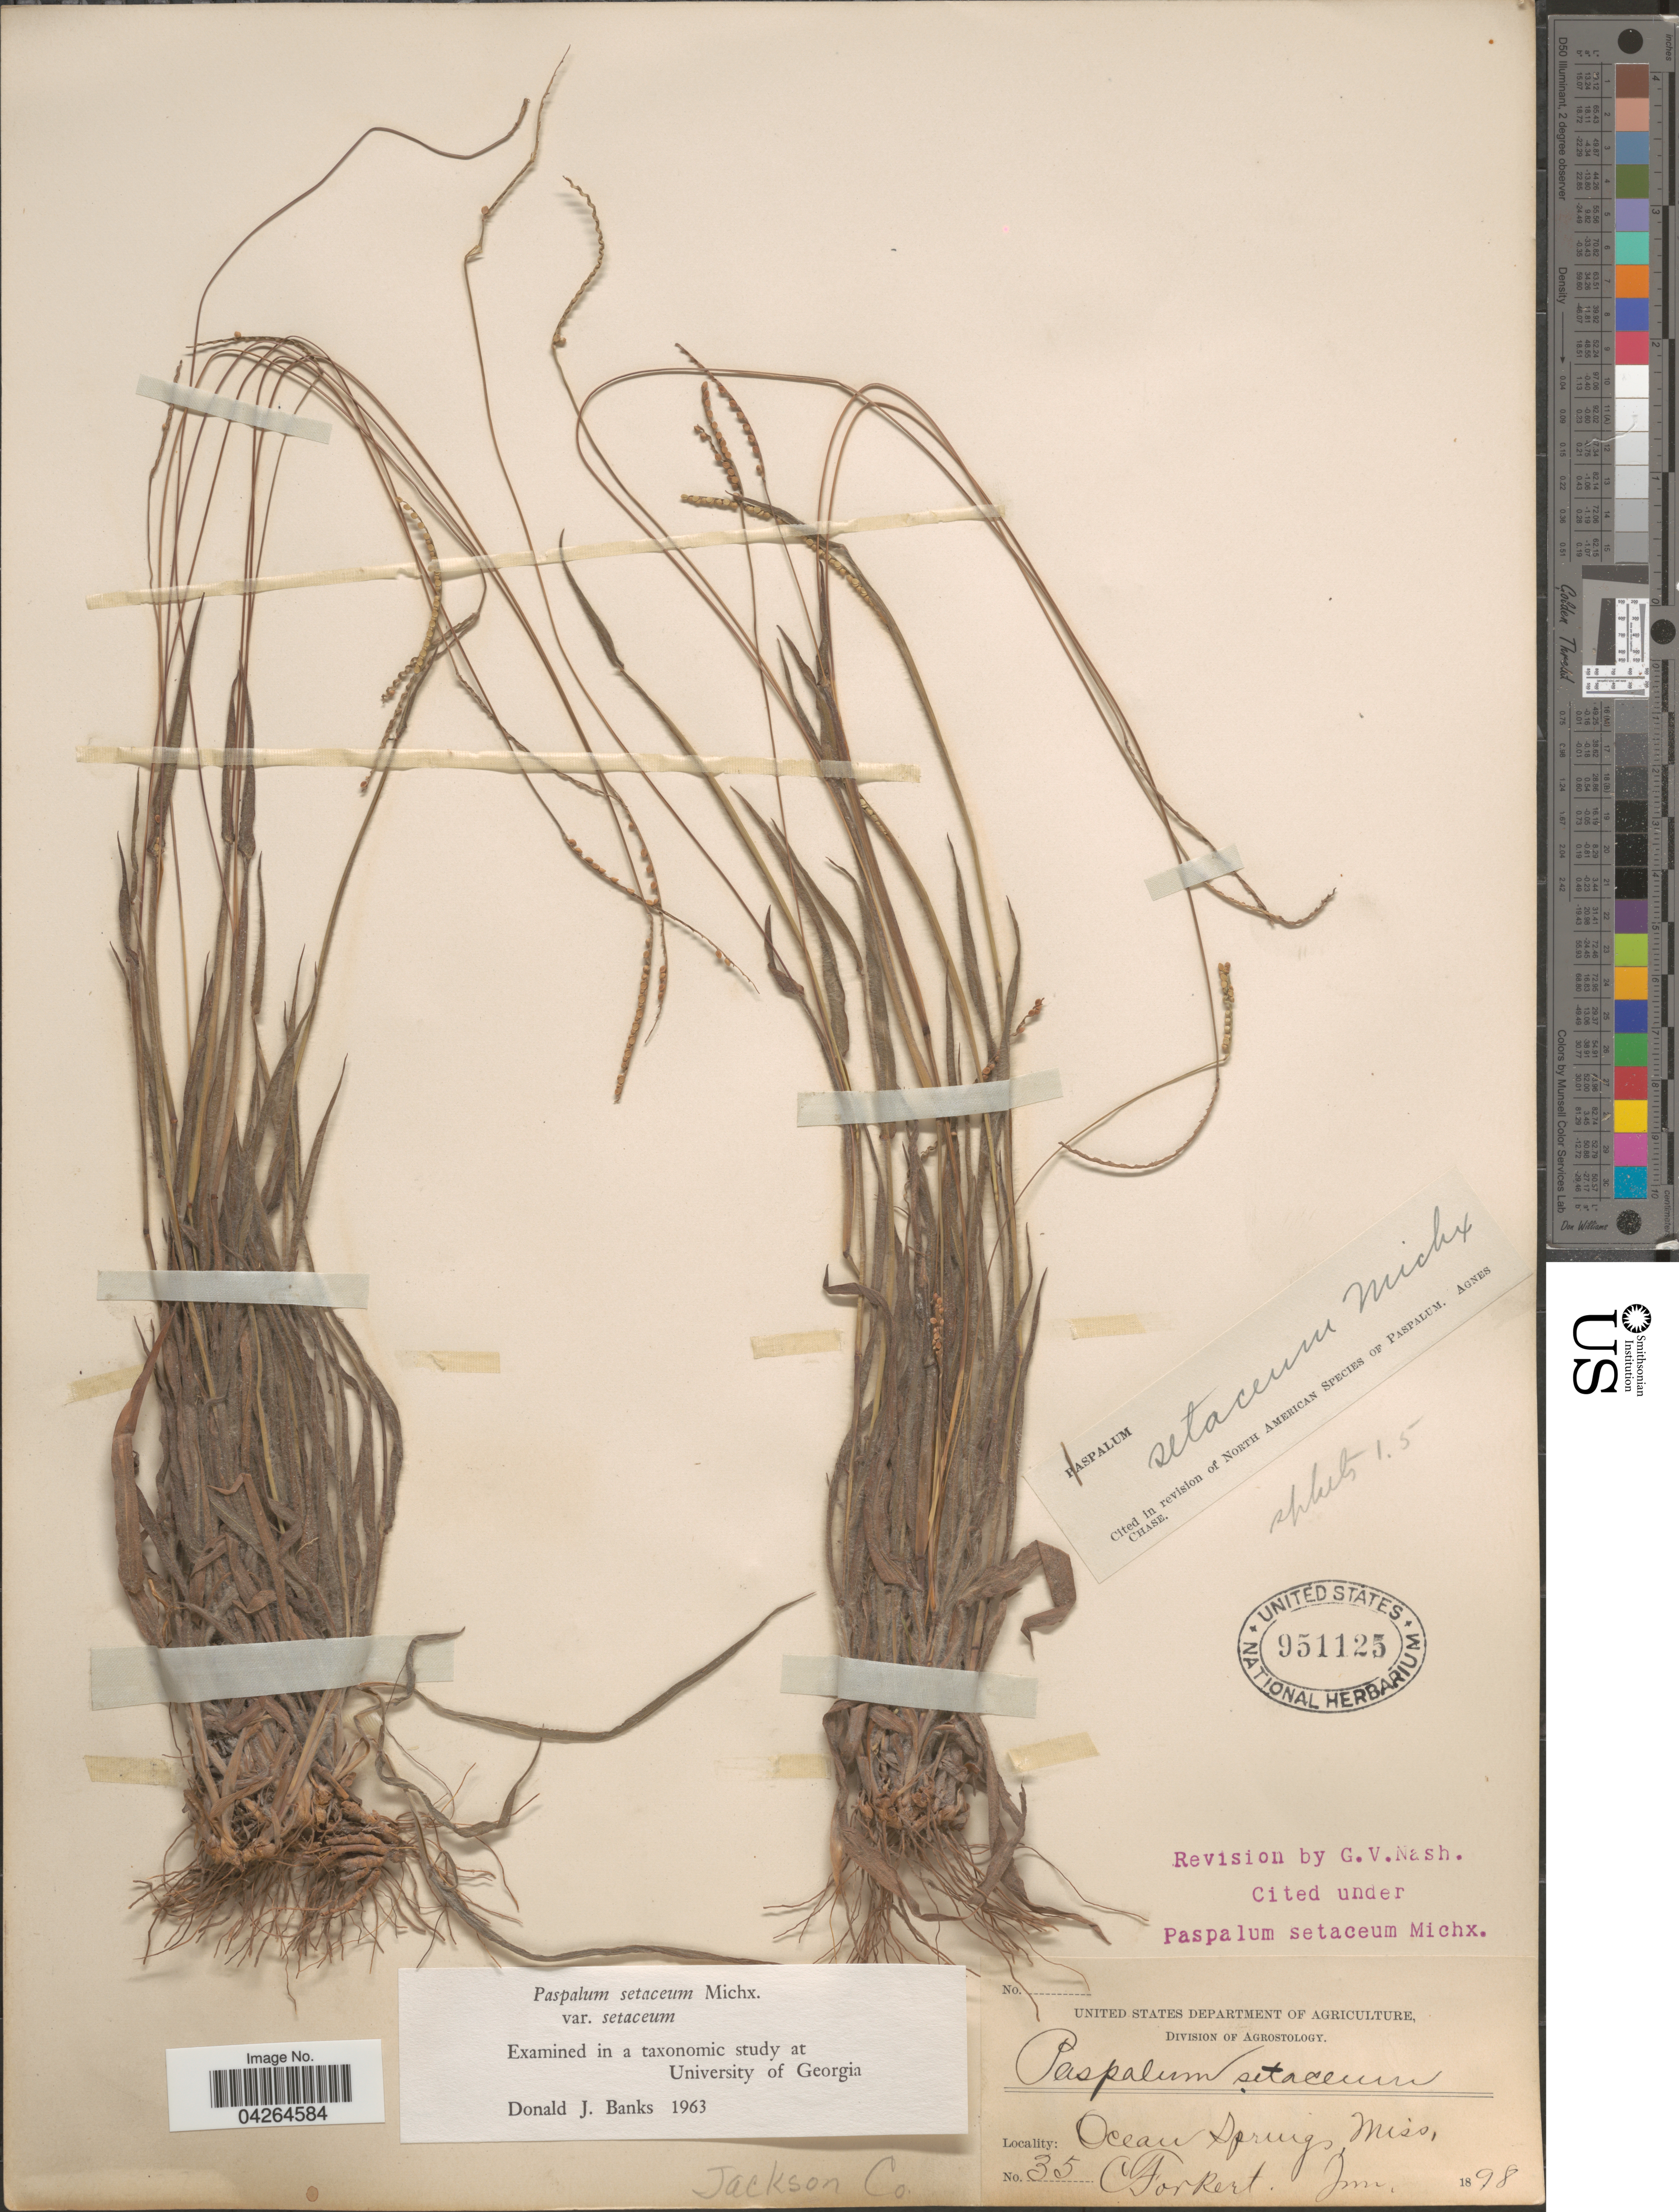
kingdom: Plantae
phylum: Tracheophyta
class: Liliopsida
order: Poales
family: Poaceae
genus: Paspalum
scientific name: Paspalum setaceum var. setaceum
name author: Michx.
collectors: C. Forkert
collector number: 35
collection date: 1898-01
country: United States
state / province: Mississippi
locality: Ocean Springs. Jackson Co.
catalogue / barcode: US 951125